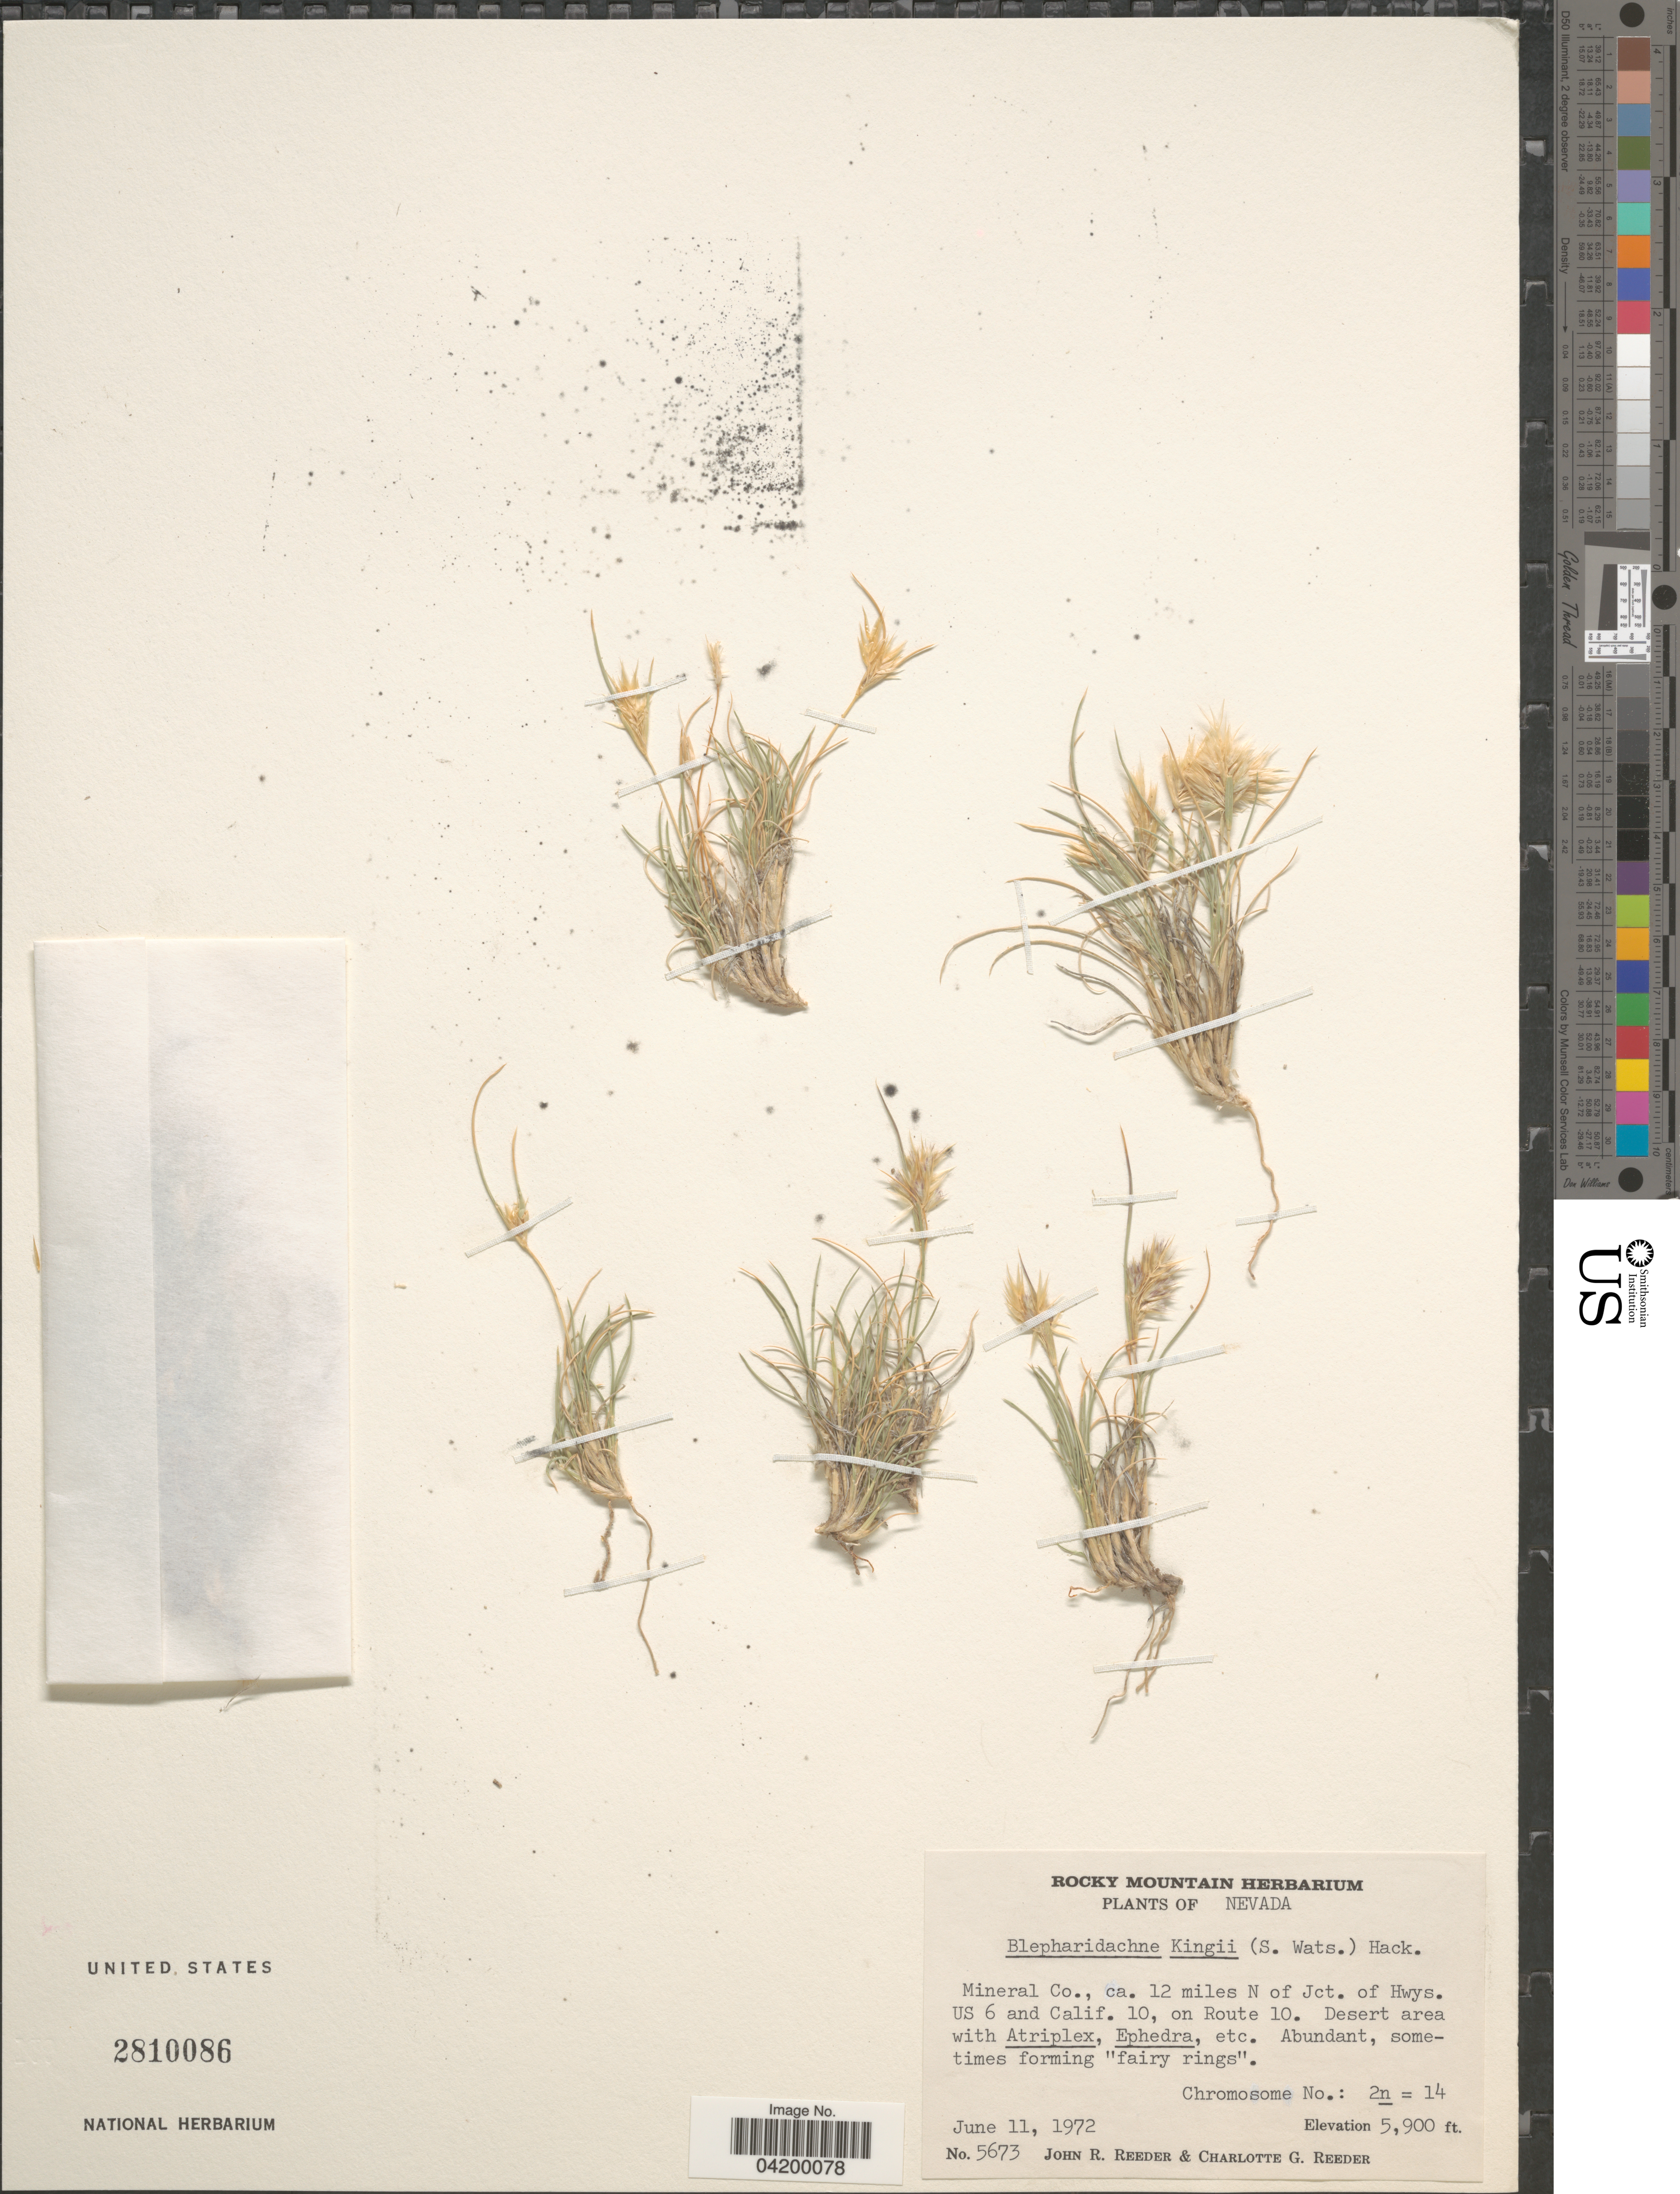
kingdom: Plantae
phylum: Tracheophyta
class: Liliopsida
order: Poales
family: Poaceae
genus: Blepharidachne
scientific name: Blepharidachne kingii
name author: (S. Watson) Hack.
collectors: J. R. Reeder & C. G. Reeder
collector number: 5673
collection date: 1972-06-11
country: United States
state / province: Nevada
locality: Mineral Co., ca. 12 miles N of Jct. of Hwys. US 6 and Calif. 10, on Route 10.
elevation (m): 1798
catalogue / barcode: US 2810086